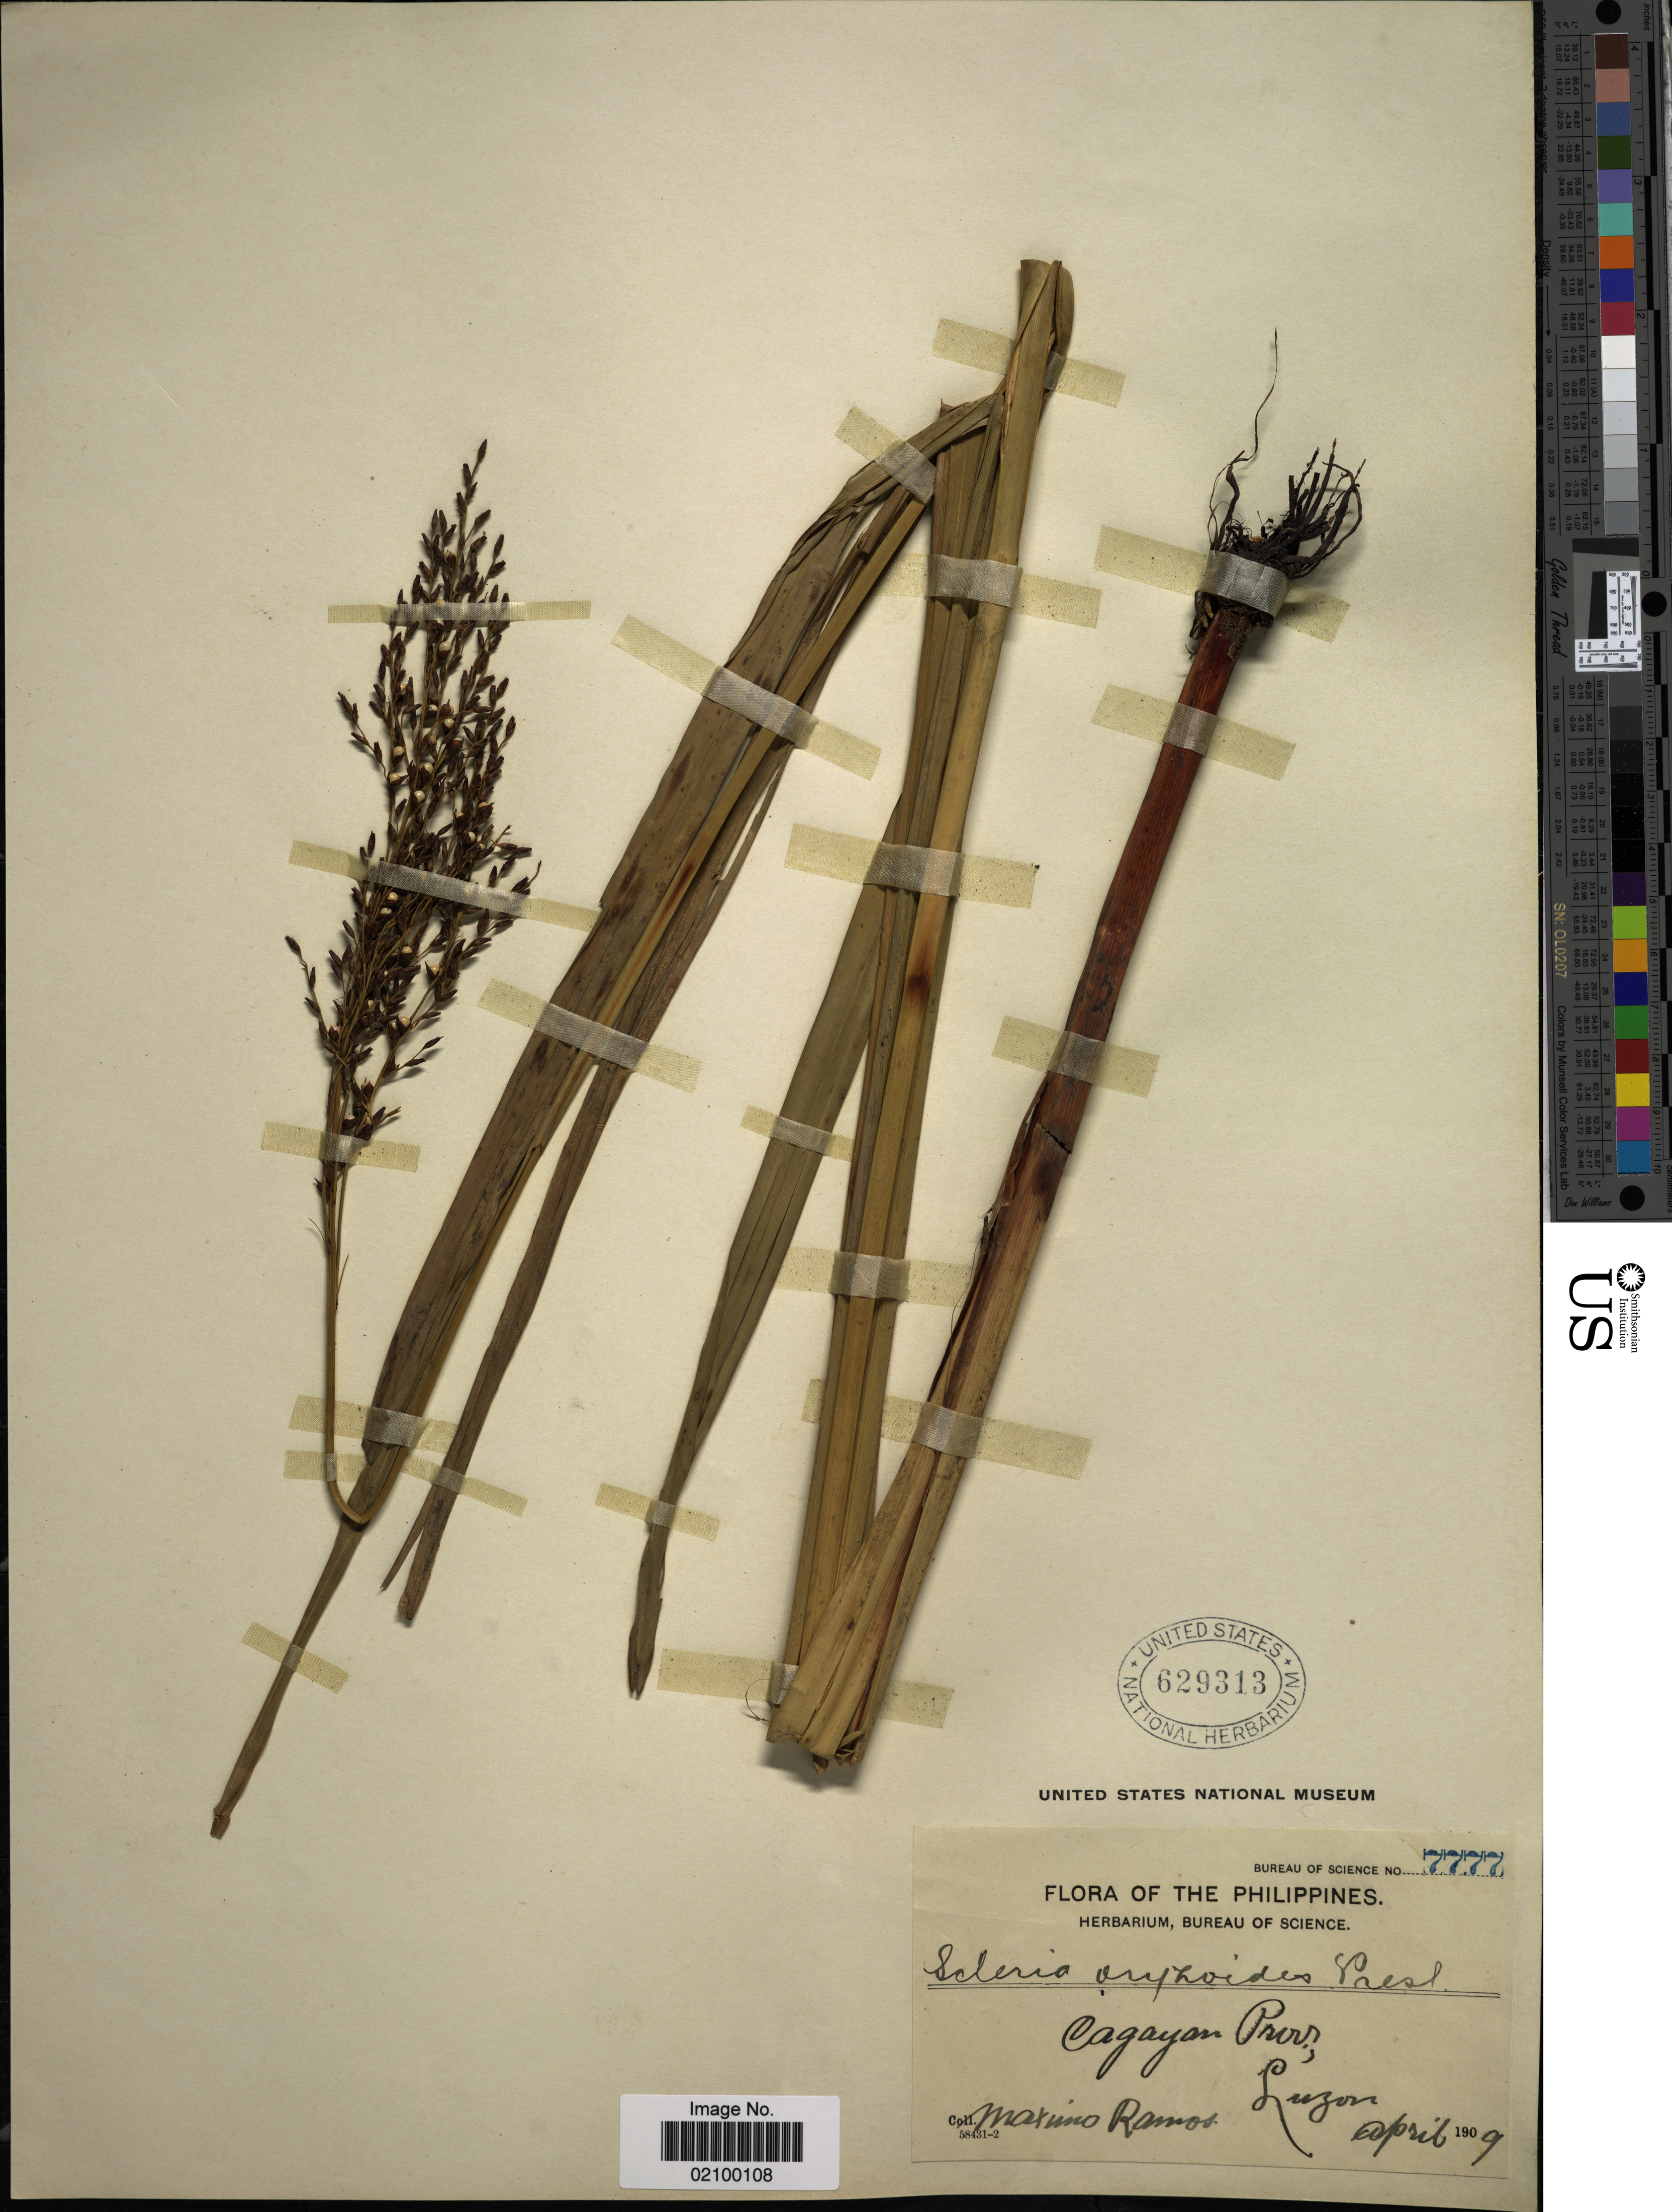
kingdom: Plantae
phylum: Tracheophyta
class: Liliopsida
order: Poales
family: Cyperaceae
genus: Scleria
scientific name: Scleria poiformis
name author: Retz.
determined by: Strong, Mark T., (BOT), Smithsonian Institution - National Museum of Natural History (UNITED STATES)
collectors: M. Ramos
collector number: Bureau of Science 7777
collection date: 1909-04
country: Philippines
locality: Cagayan Prov., Luzon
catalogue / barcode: US 629313